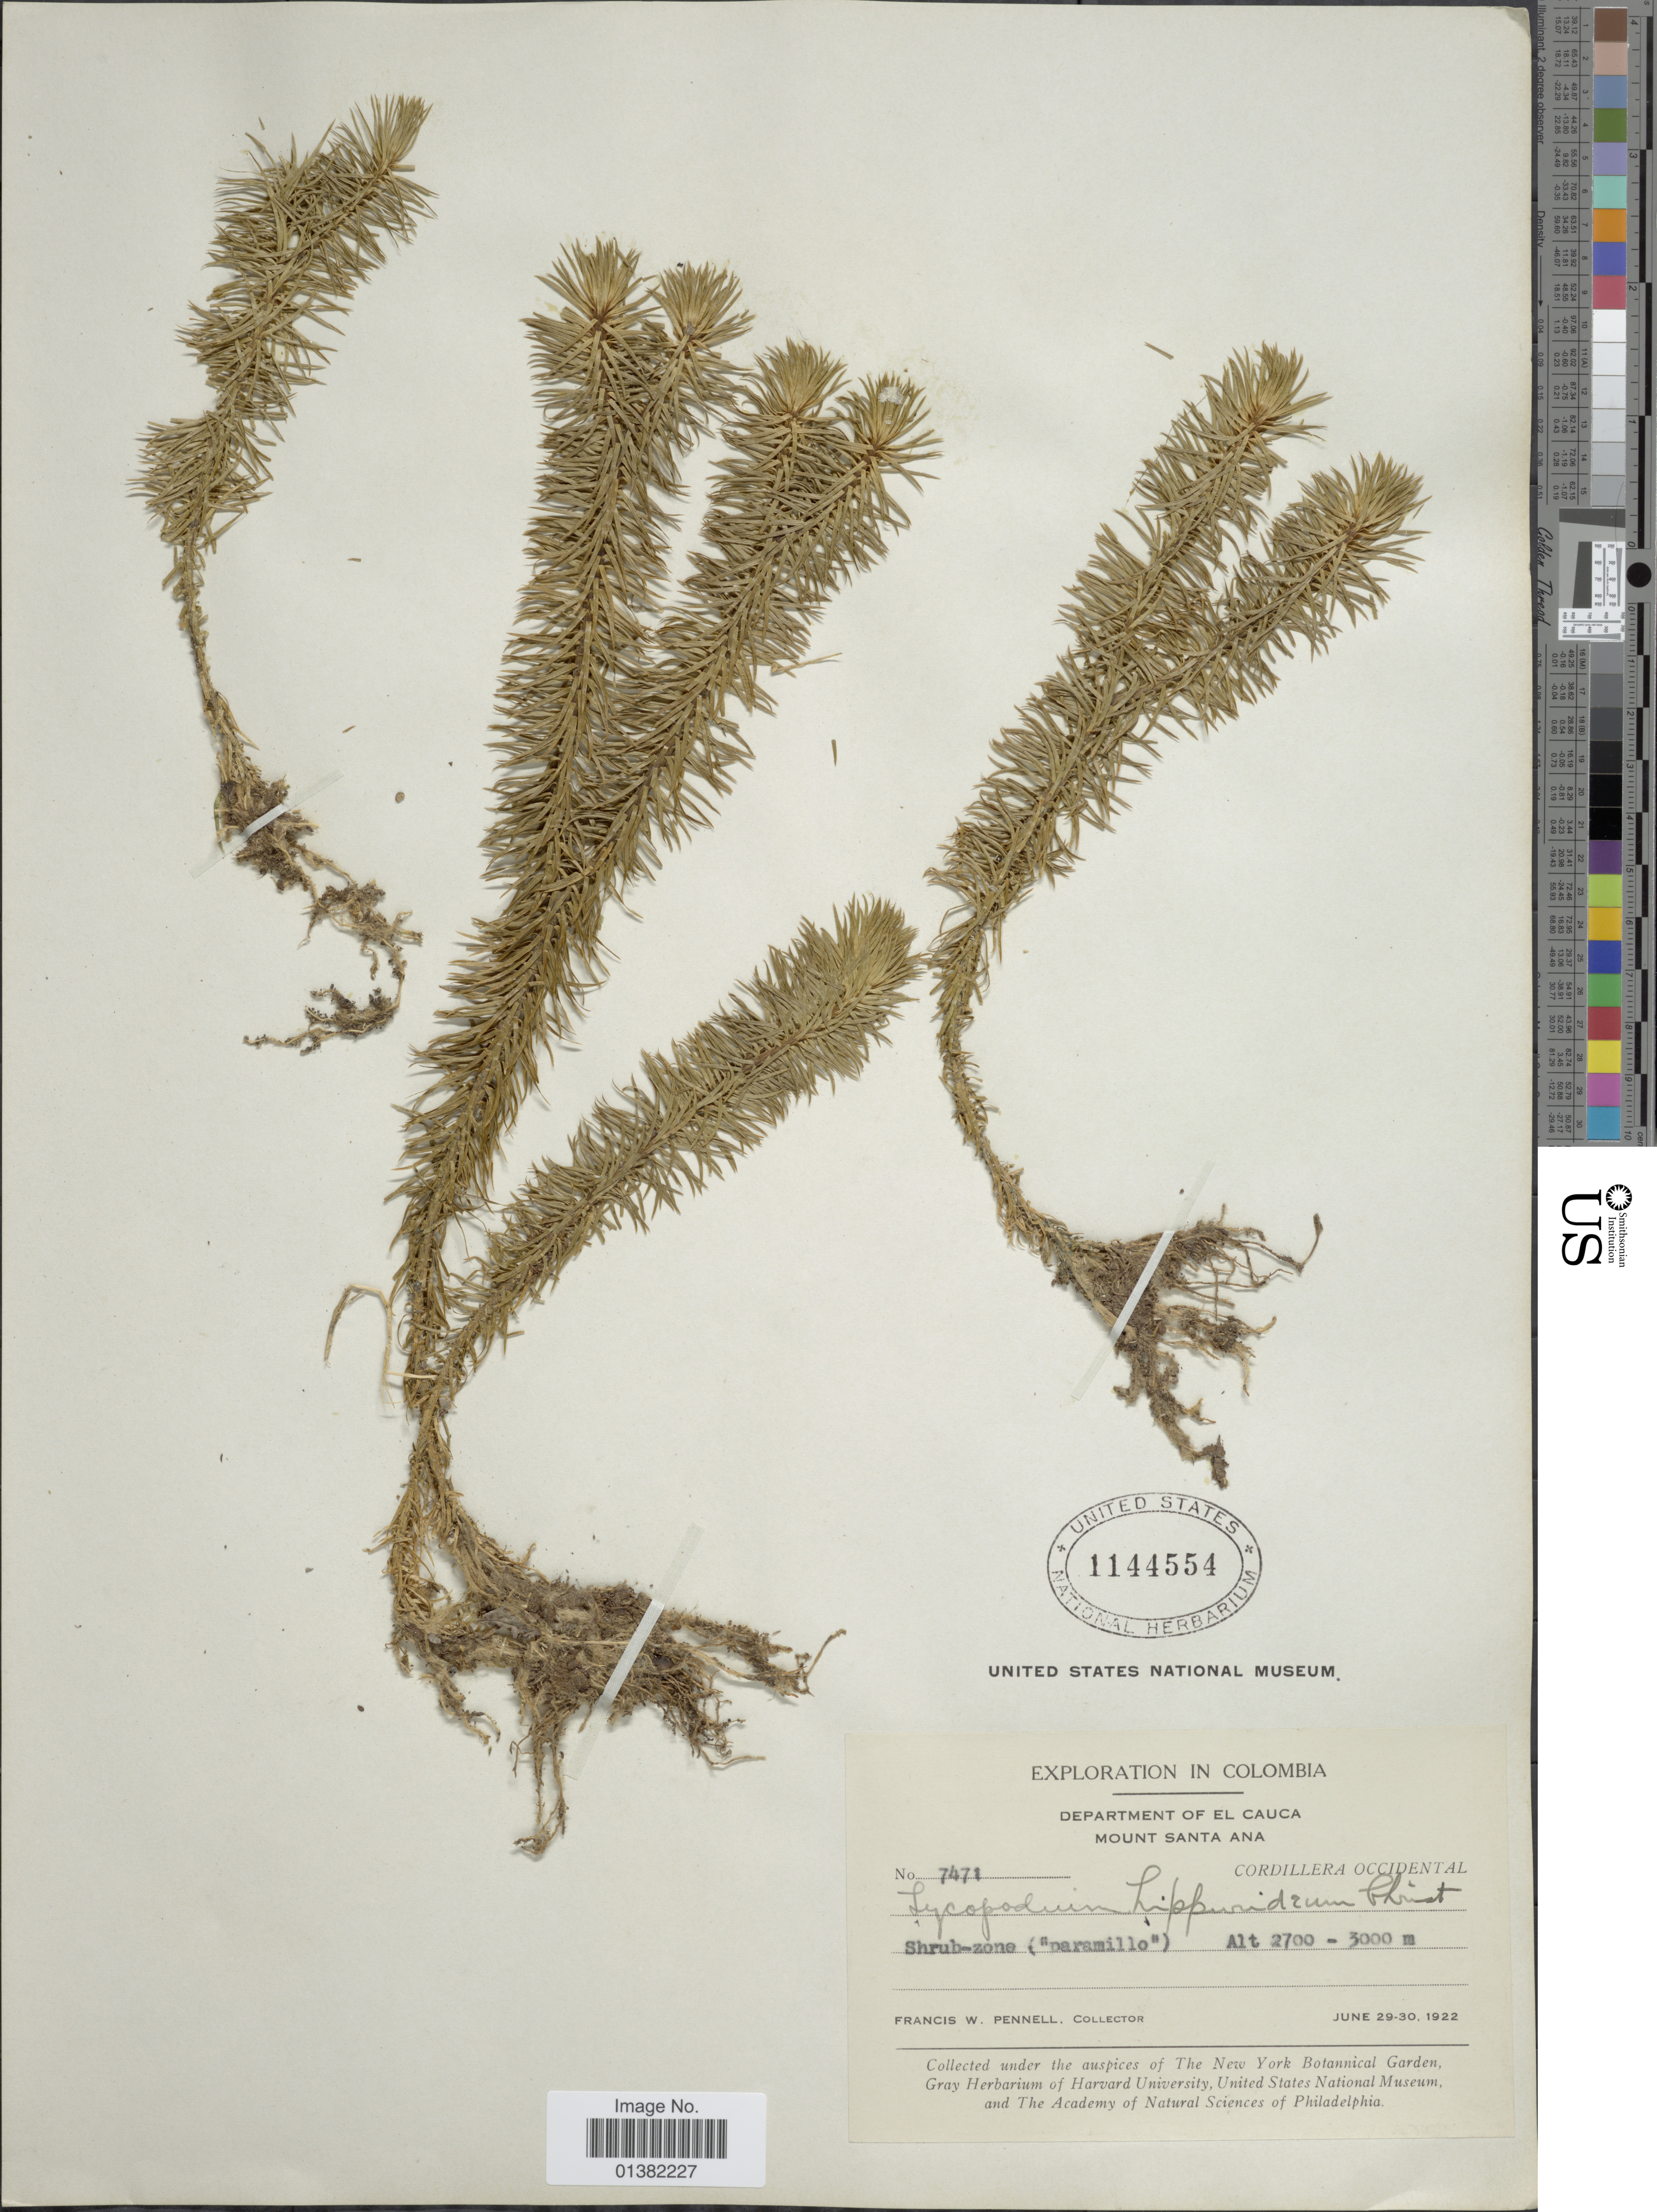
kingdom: Plantae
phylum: Tracheophyta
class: Lycopodiopsida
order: Lycopodiales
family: Lycopodiaceae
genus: Phlegmariurus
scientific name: Phlegmariurus hippurideus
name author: (Christ) B. Øllg.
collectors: F. W. Pennell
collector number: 7471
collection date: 1922-06-29/1922-06-30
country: Colombia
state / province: Cauca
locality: Mount Santa Ana, Cordillera Occidental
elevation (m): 2700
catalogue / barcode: US 1144554